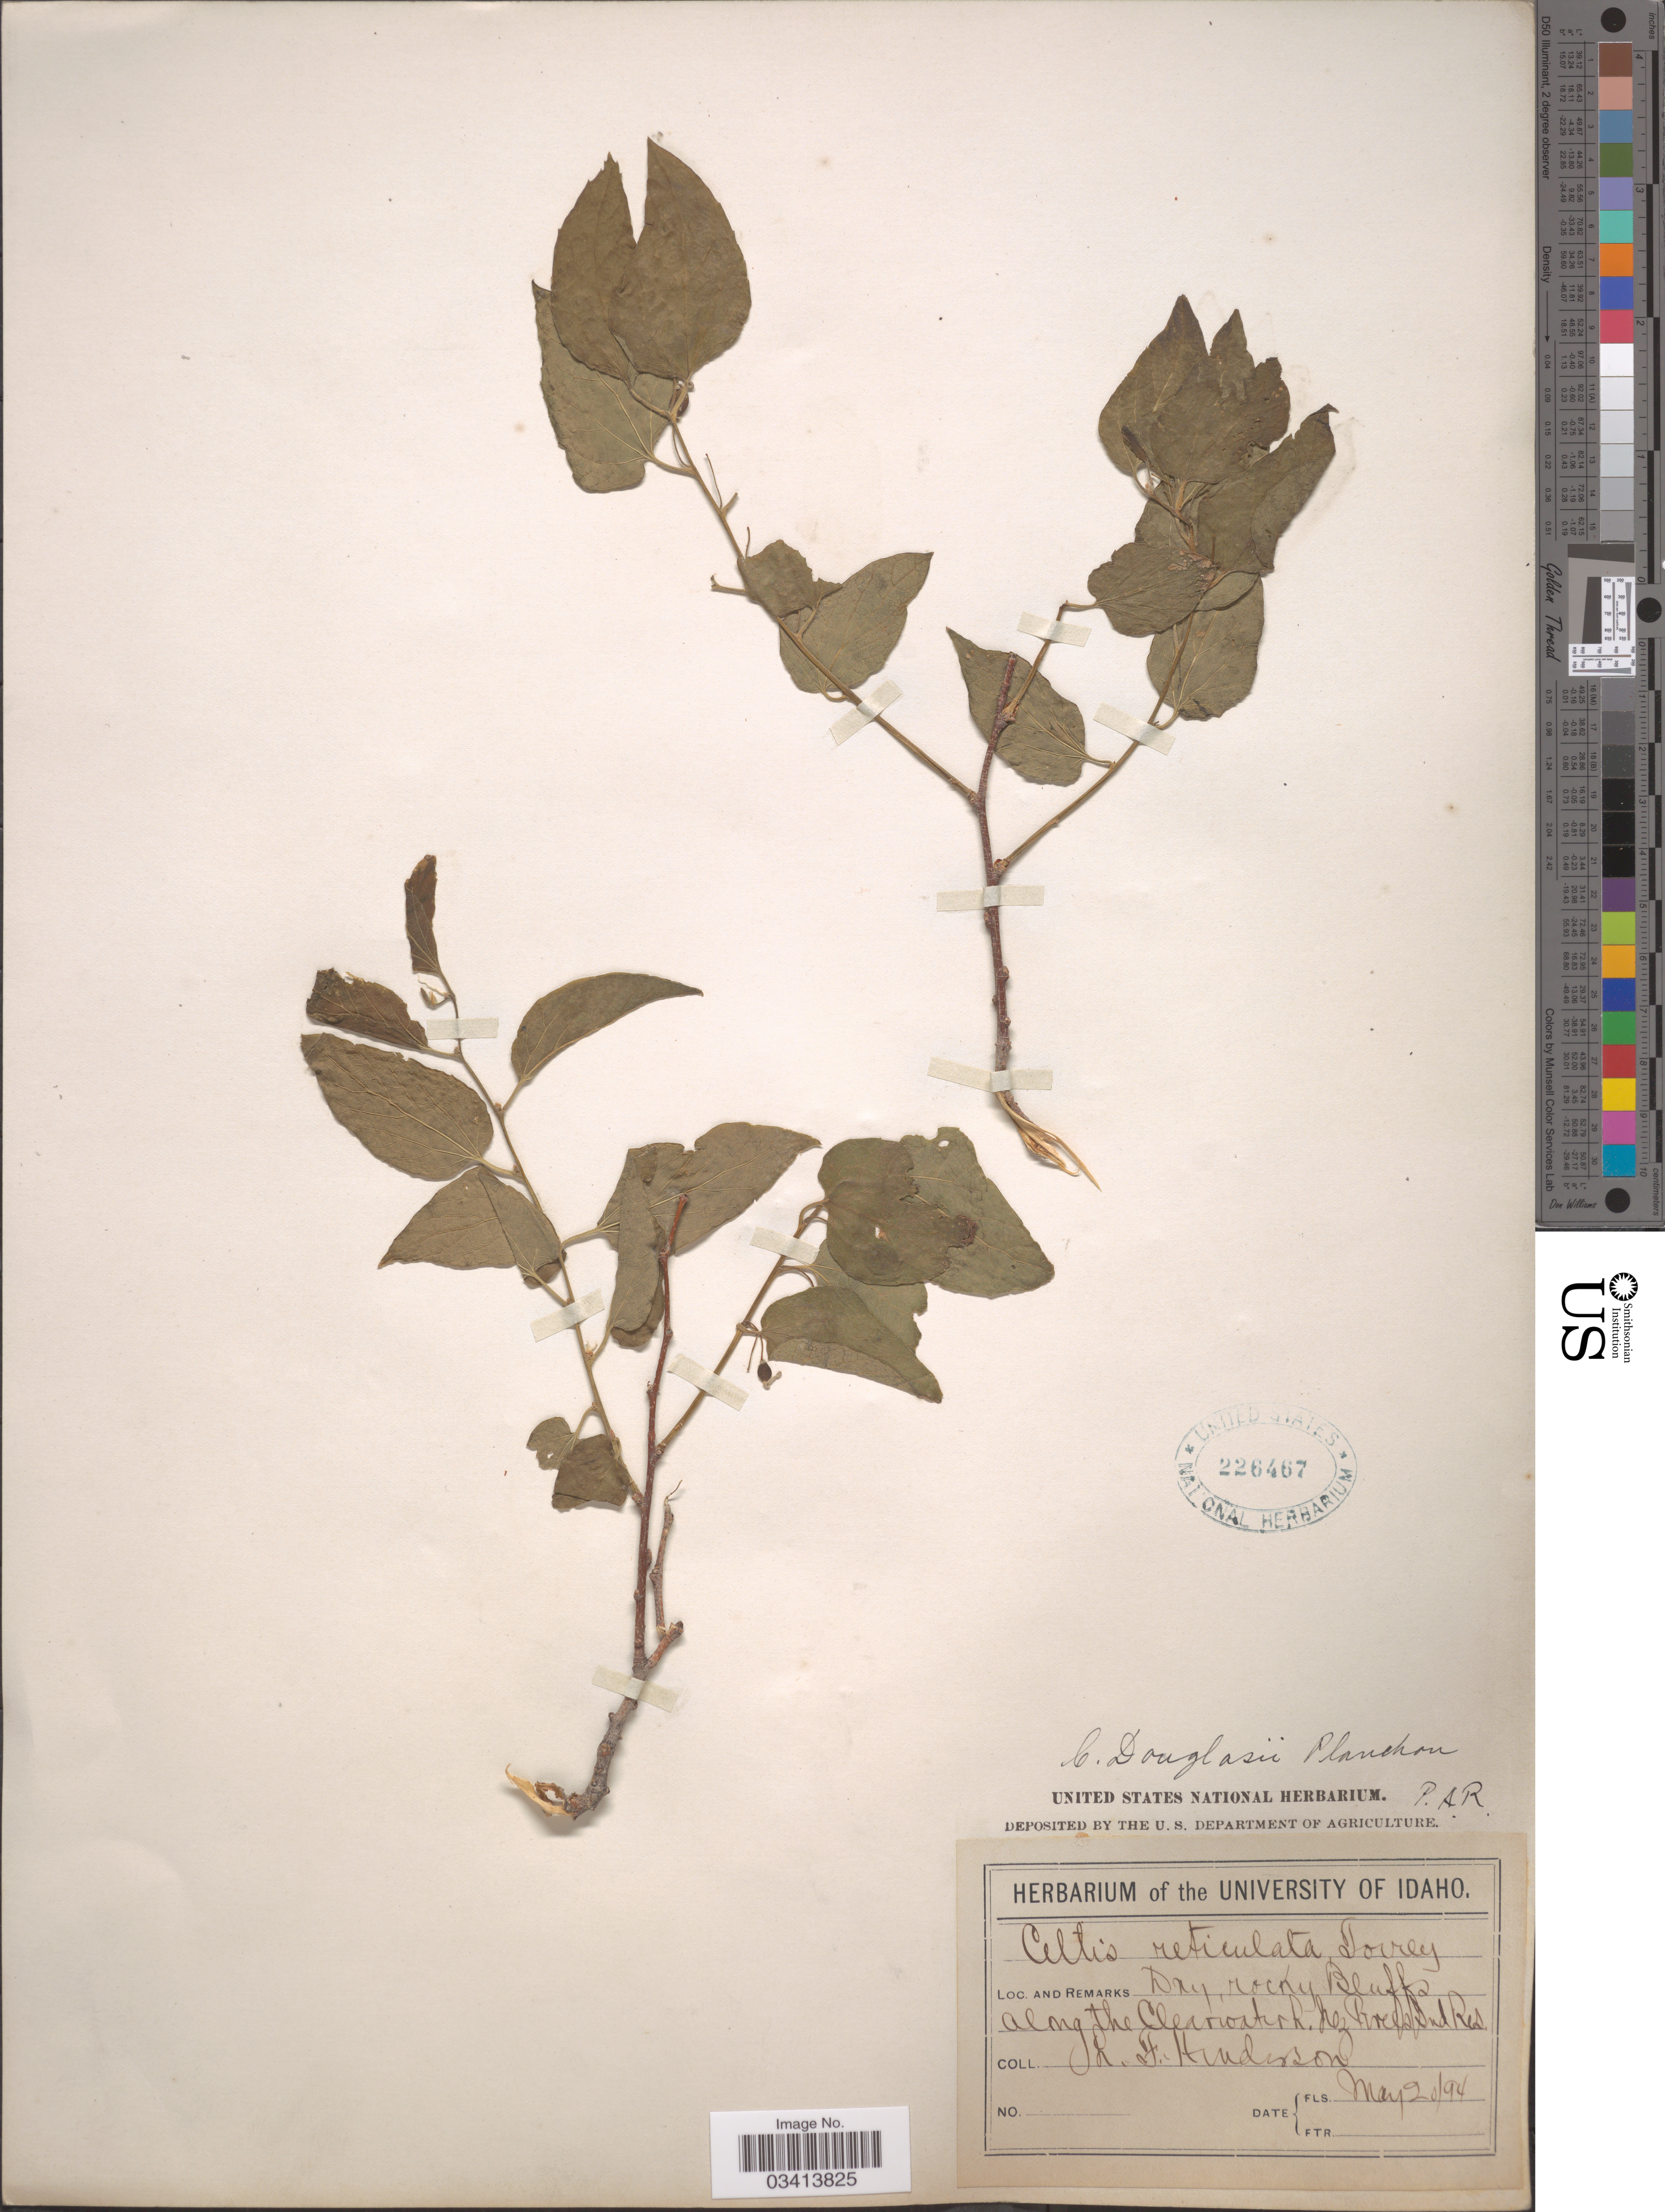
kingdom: Plantae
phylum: Tracheophyta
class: Magnoliopsida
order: Rosales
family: Cannabaceae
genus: Celtis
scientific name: Celtis laevigata var. reticulata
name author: (Torr.) L.D. Benson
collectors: L. Henderson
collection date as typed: Transcribed d/m/y: 20/5/94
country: United States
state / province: Idaho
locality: Dry, rocky Bluffs along the Clearwater R. Nez Perce Res.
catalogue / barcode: US 226467